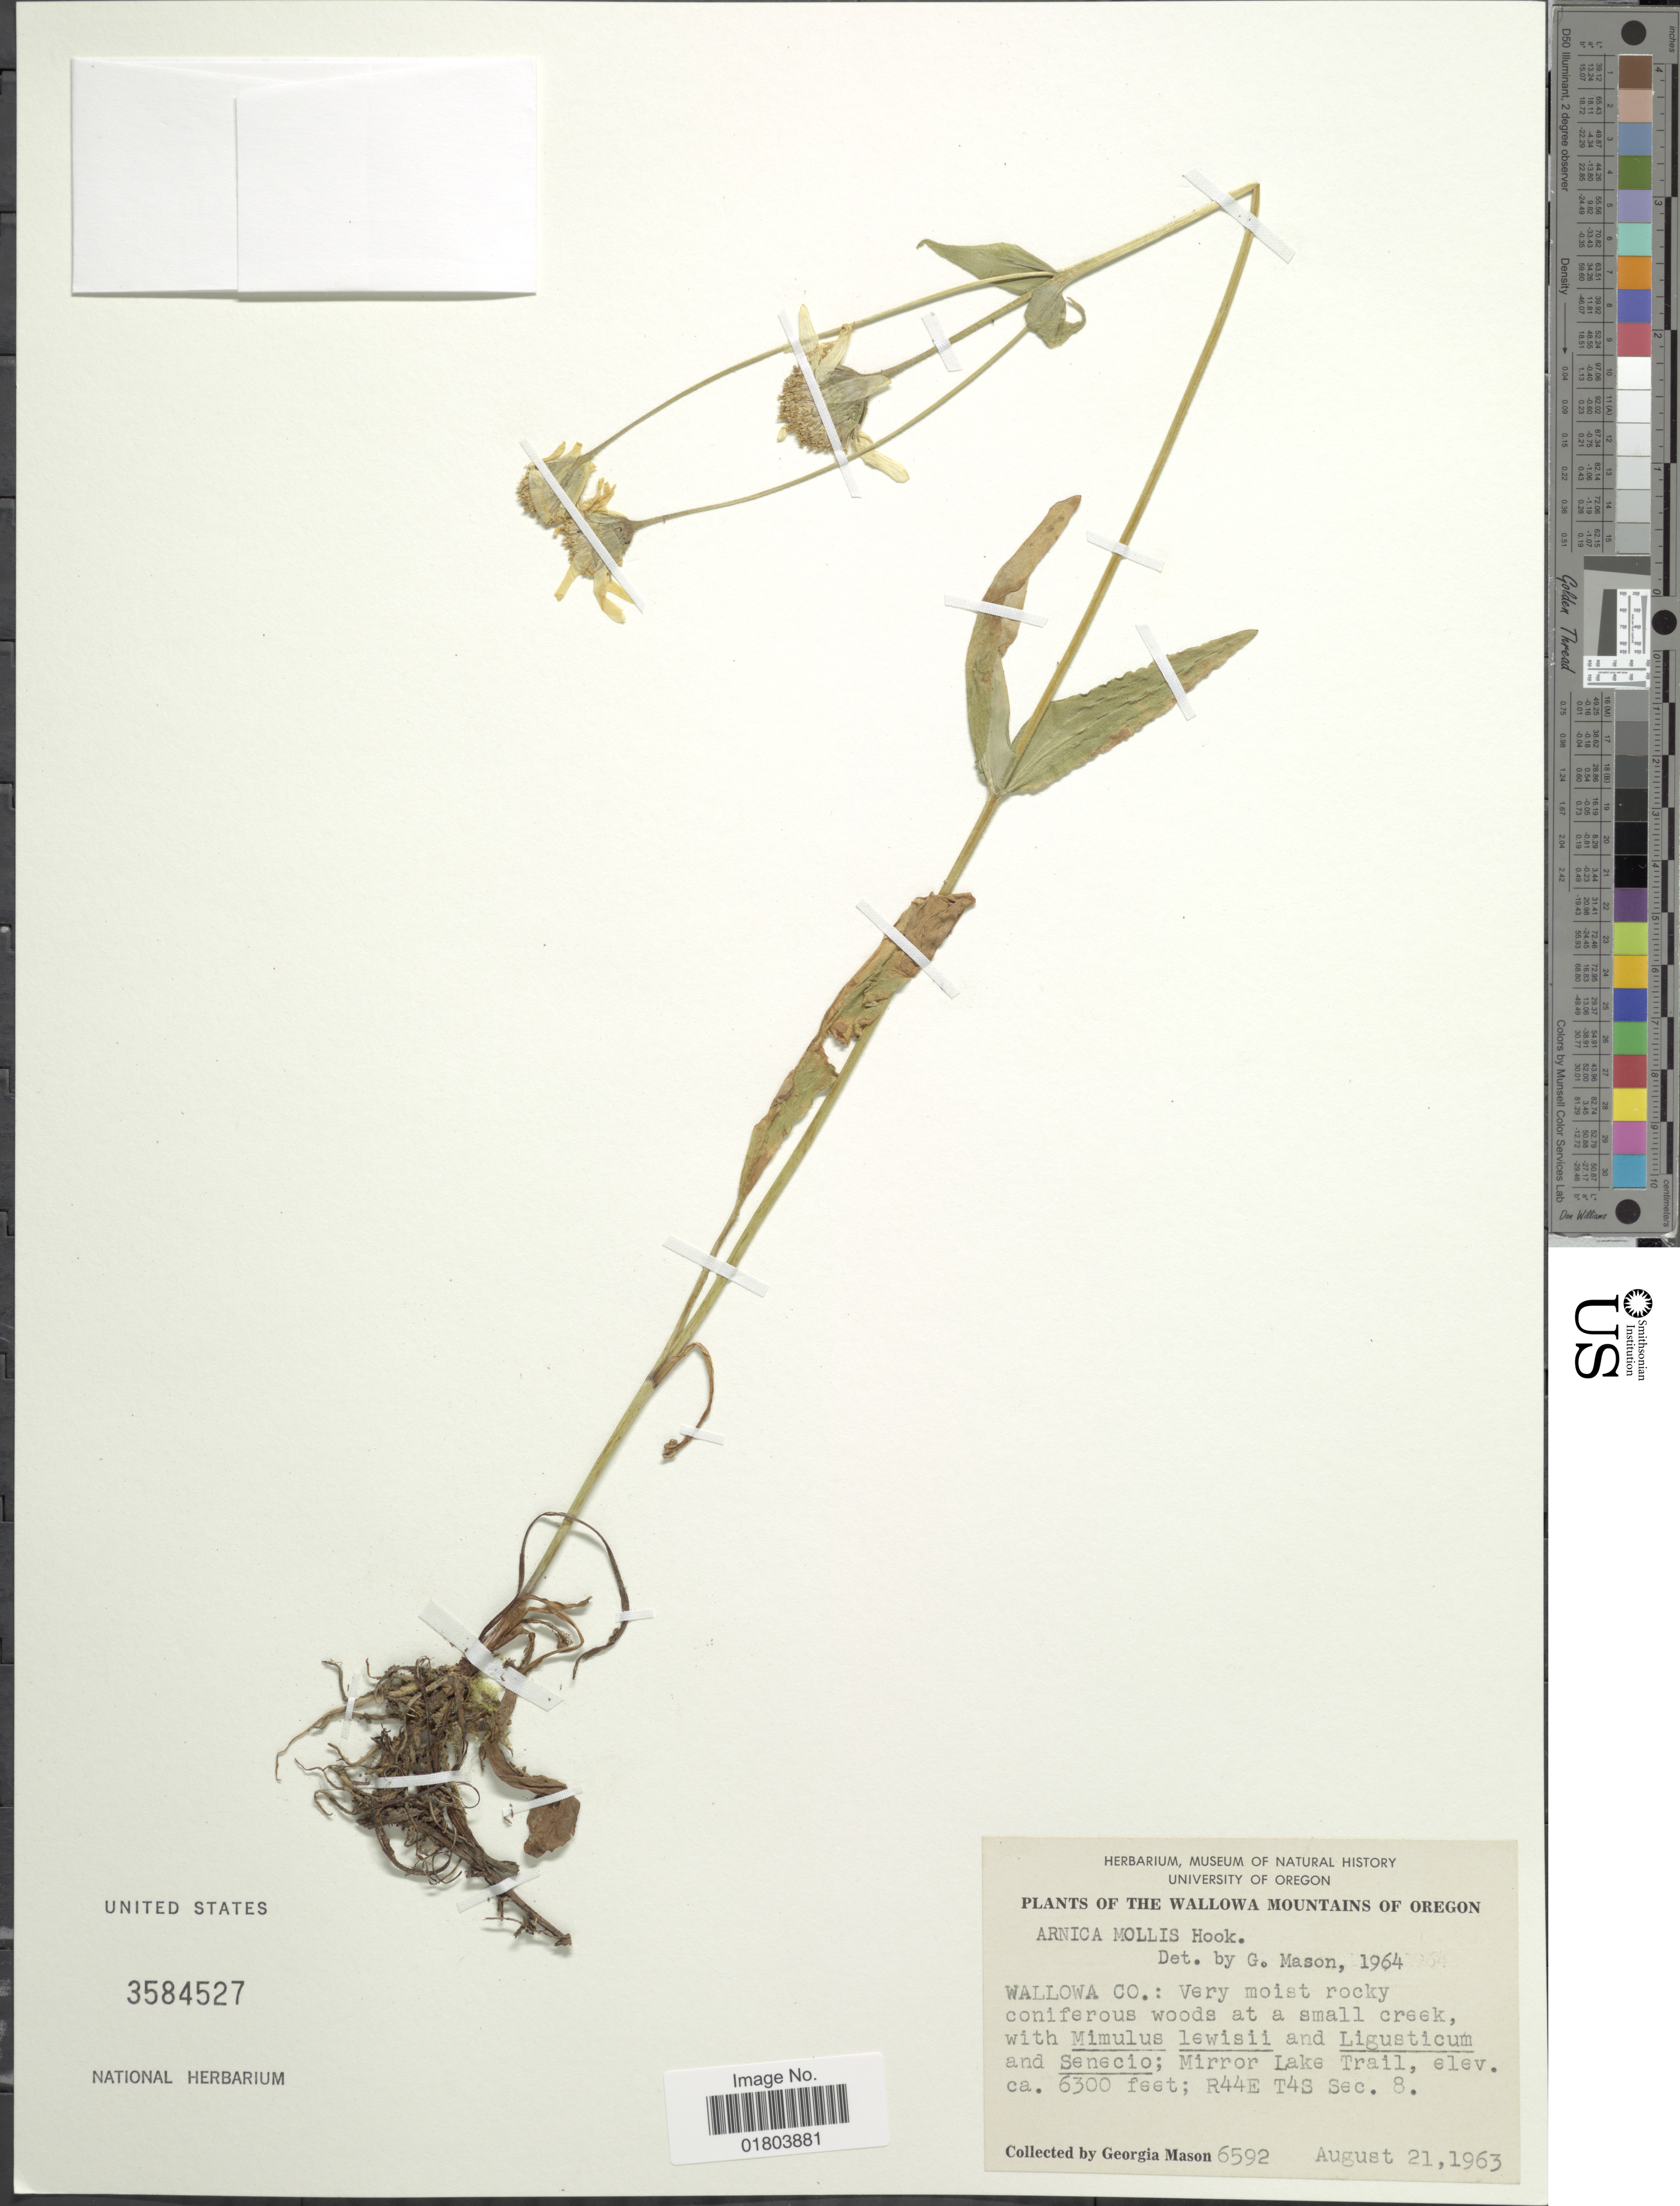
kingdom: Plantae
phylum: Tracheophyta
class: Magnoliopsida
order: Asterales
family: Asteraceae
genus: Arnica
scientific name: Arnica mollis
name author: Hook.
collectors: G. Mason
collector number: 6592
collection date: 1963-08-21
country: United States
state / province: Oregon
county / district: Wallowa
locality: The Wallowa Mountains of Oregon, Wallowa Co.: Very moist rocky coniferous woods at a small creeek; Miror Lake Trail; R44E T4S Sec. 8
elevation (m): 1920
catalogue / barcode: US 3584527